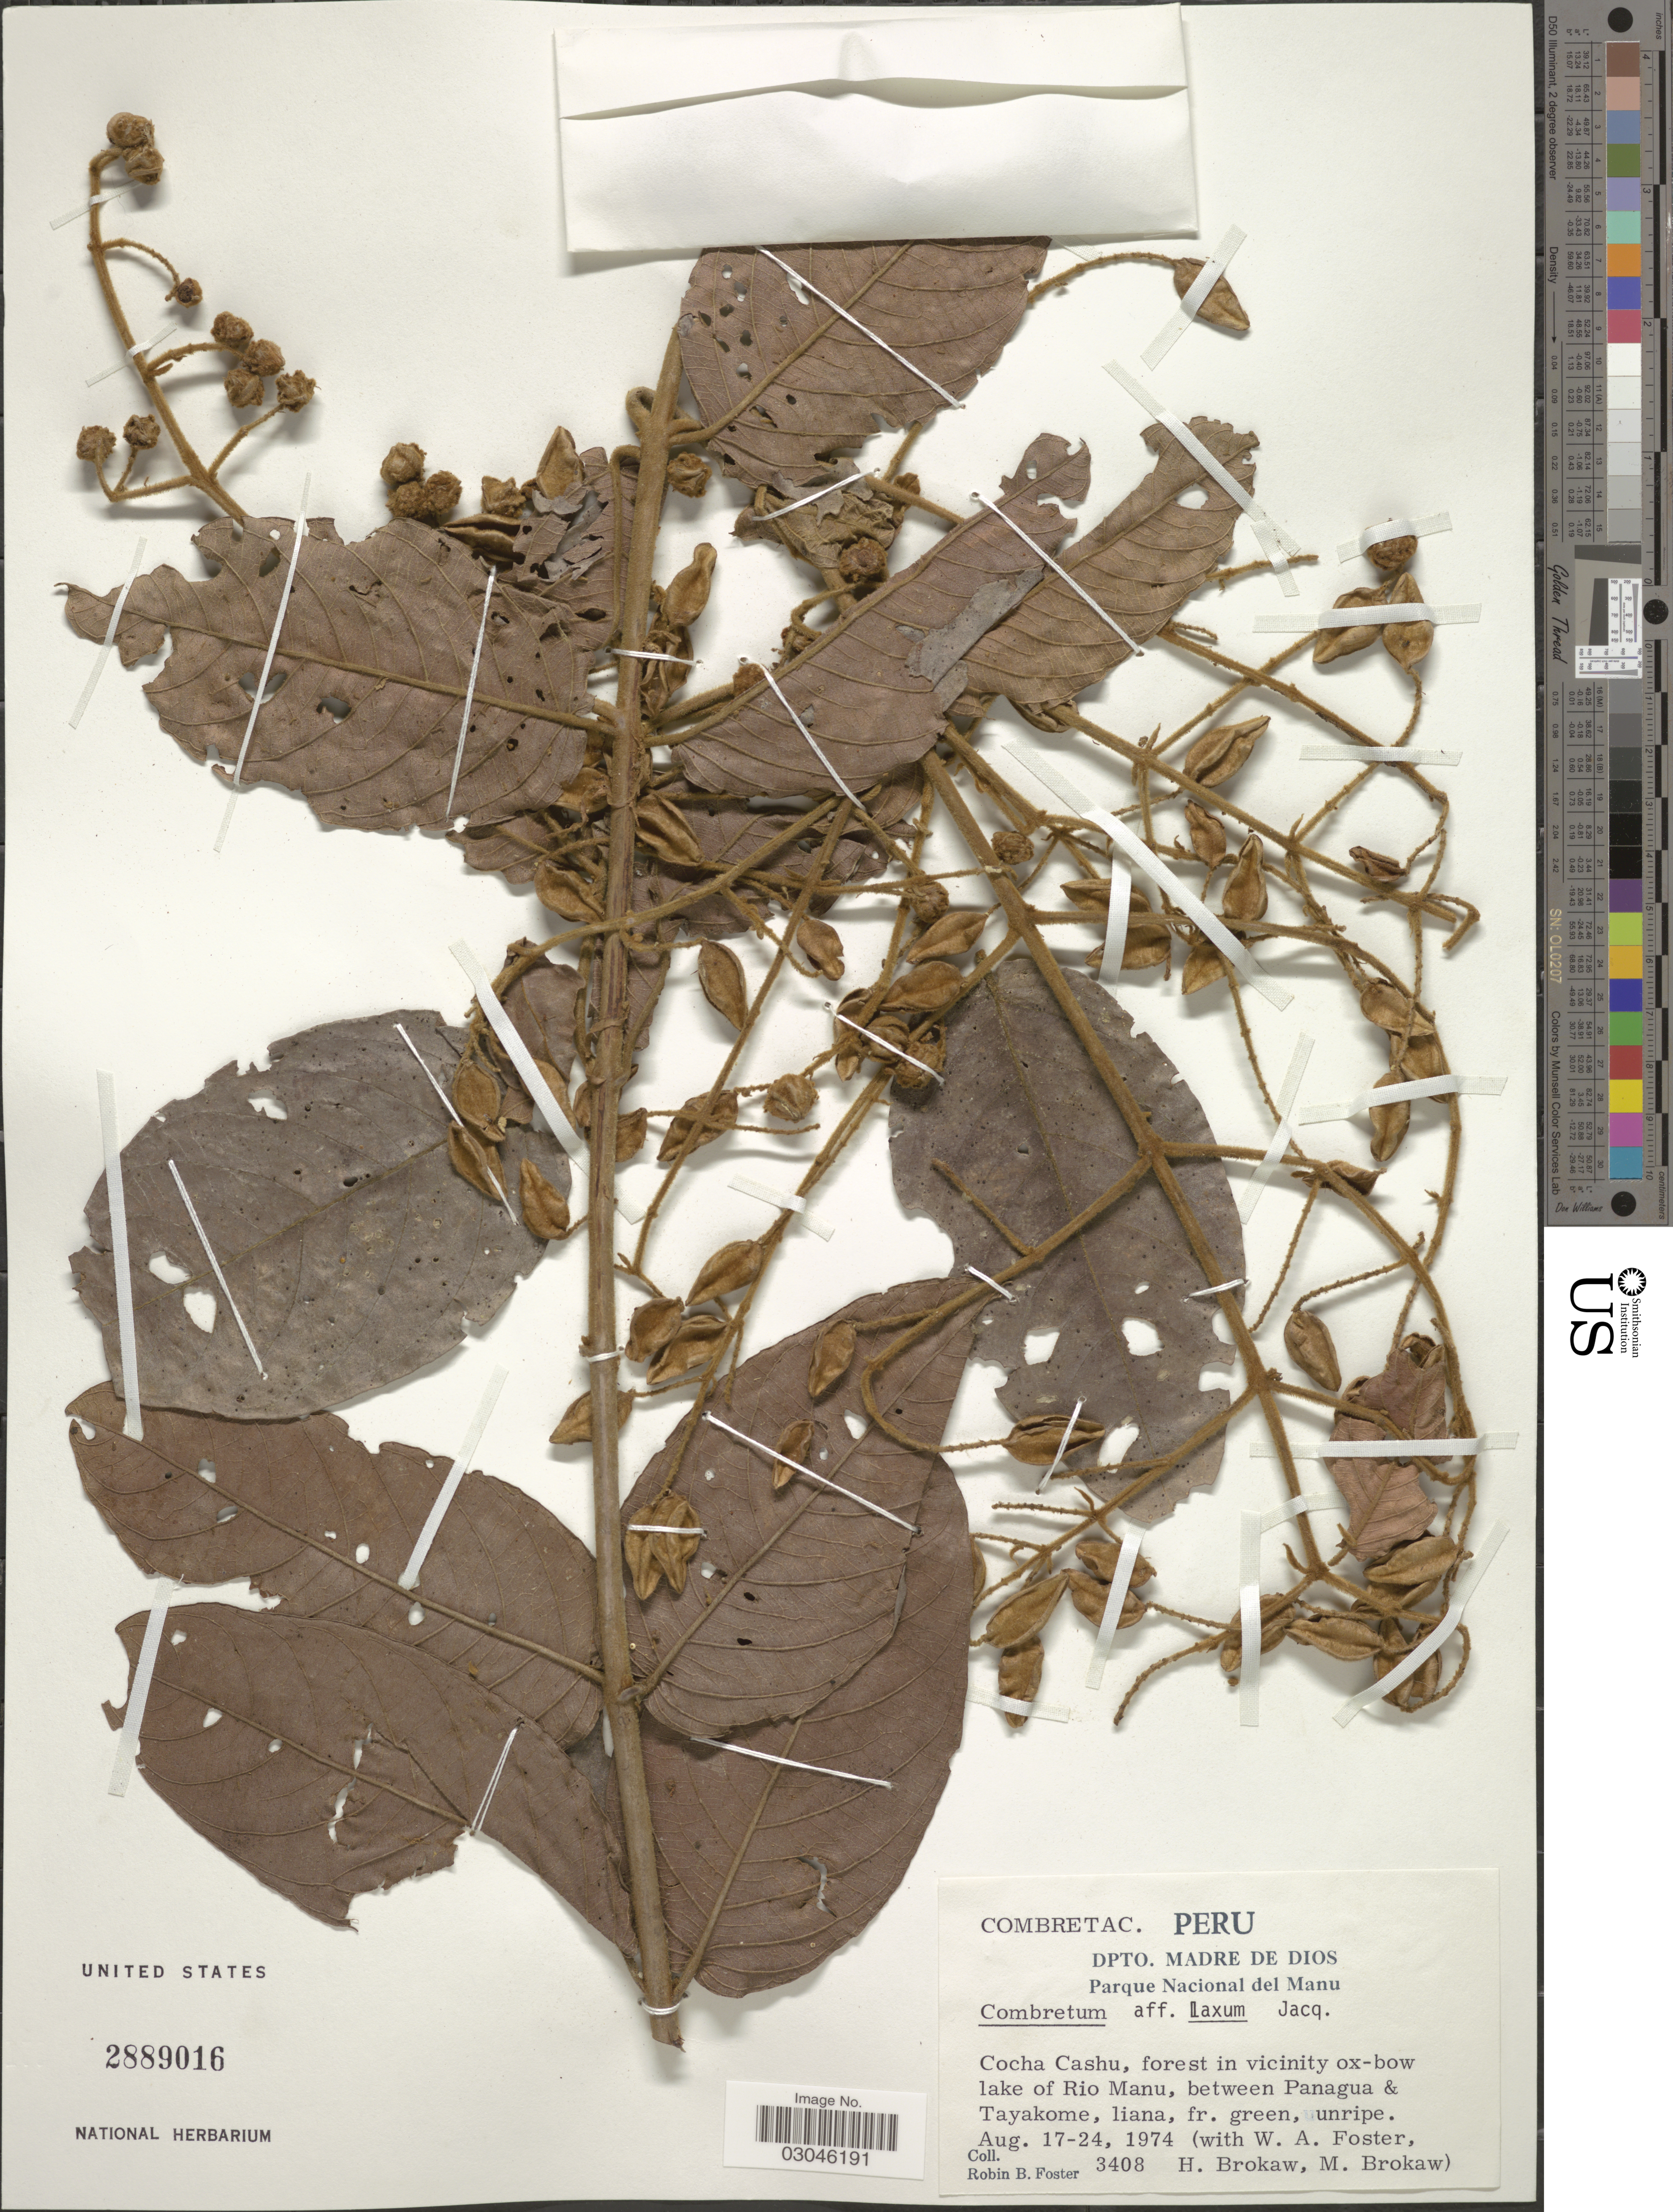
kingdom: Plantae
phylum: Tracheophyta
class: Magnoliopsida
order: Myrtales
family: Combretaceae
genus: Combretum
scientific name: Combretum laxum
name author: Jacq.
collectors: R. B. Foster, W. Foster, H. Brokaw & M. Brokaw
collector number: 3408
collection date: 1974-08-17/1974-08-24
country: Peru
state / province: Madre de Dios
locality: Dpto. Madre de Dios. Parque Nacional del Manu. Cocha Cashu, forest in vicinity ox-bow lake of Rio Manu, between Panagua & Tayakome.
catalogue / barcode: US 2889016